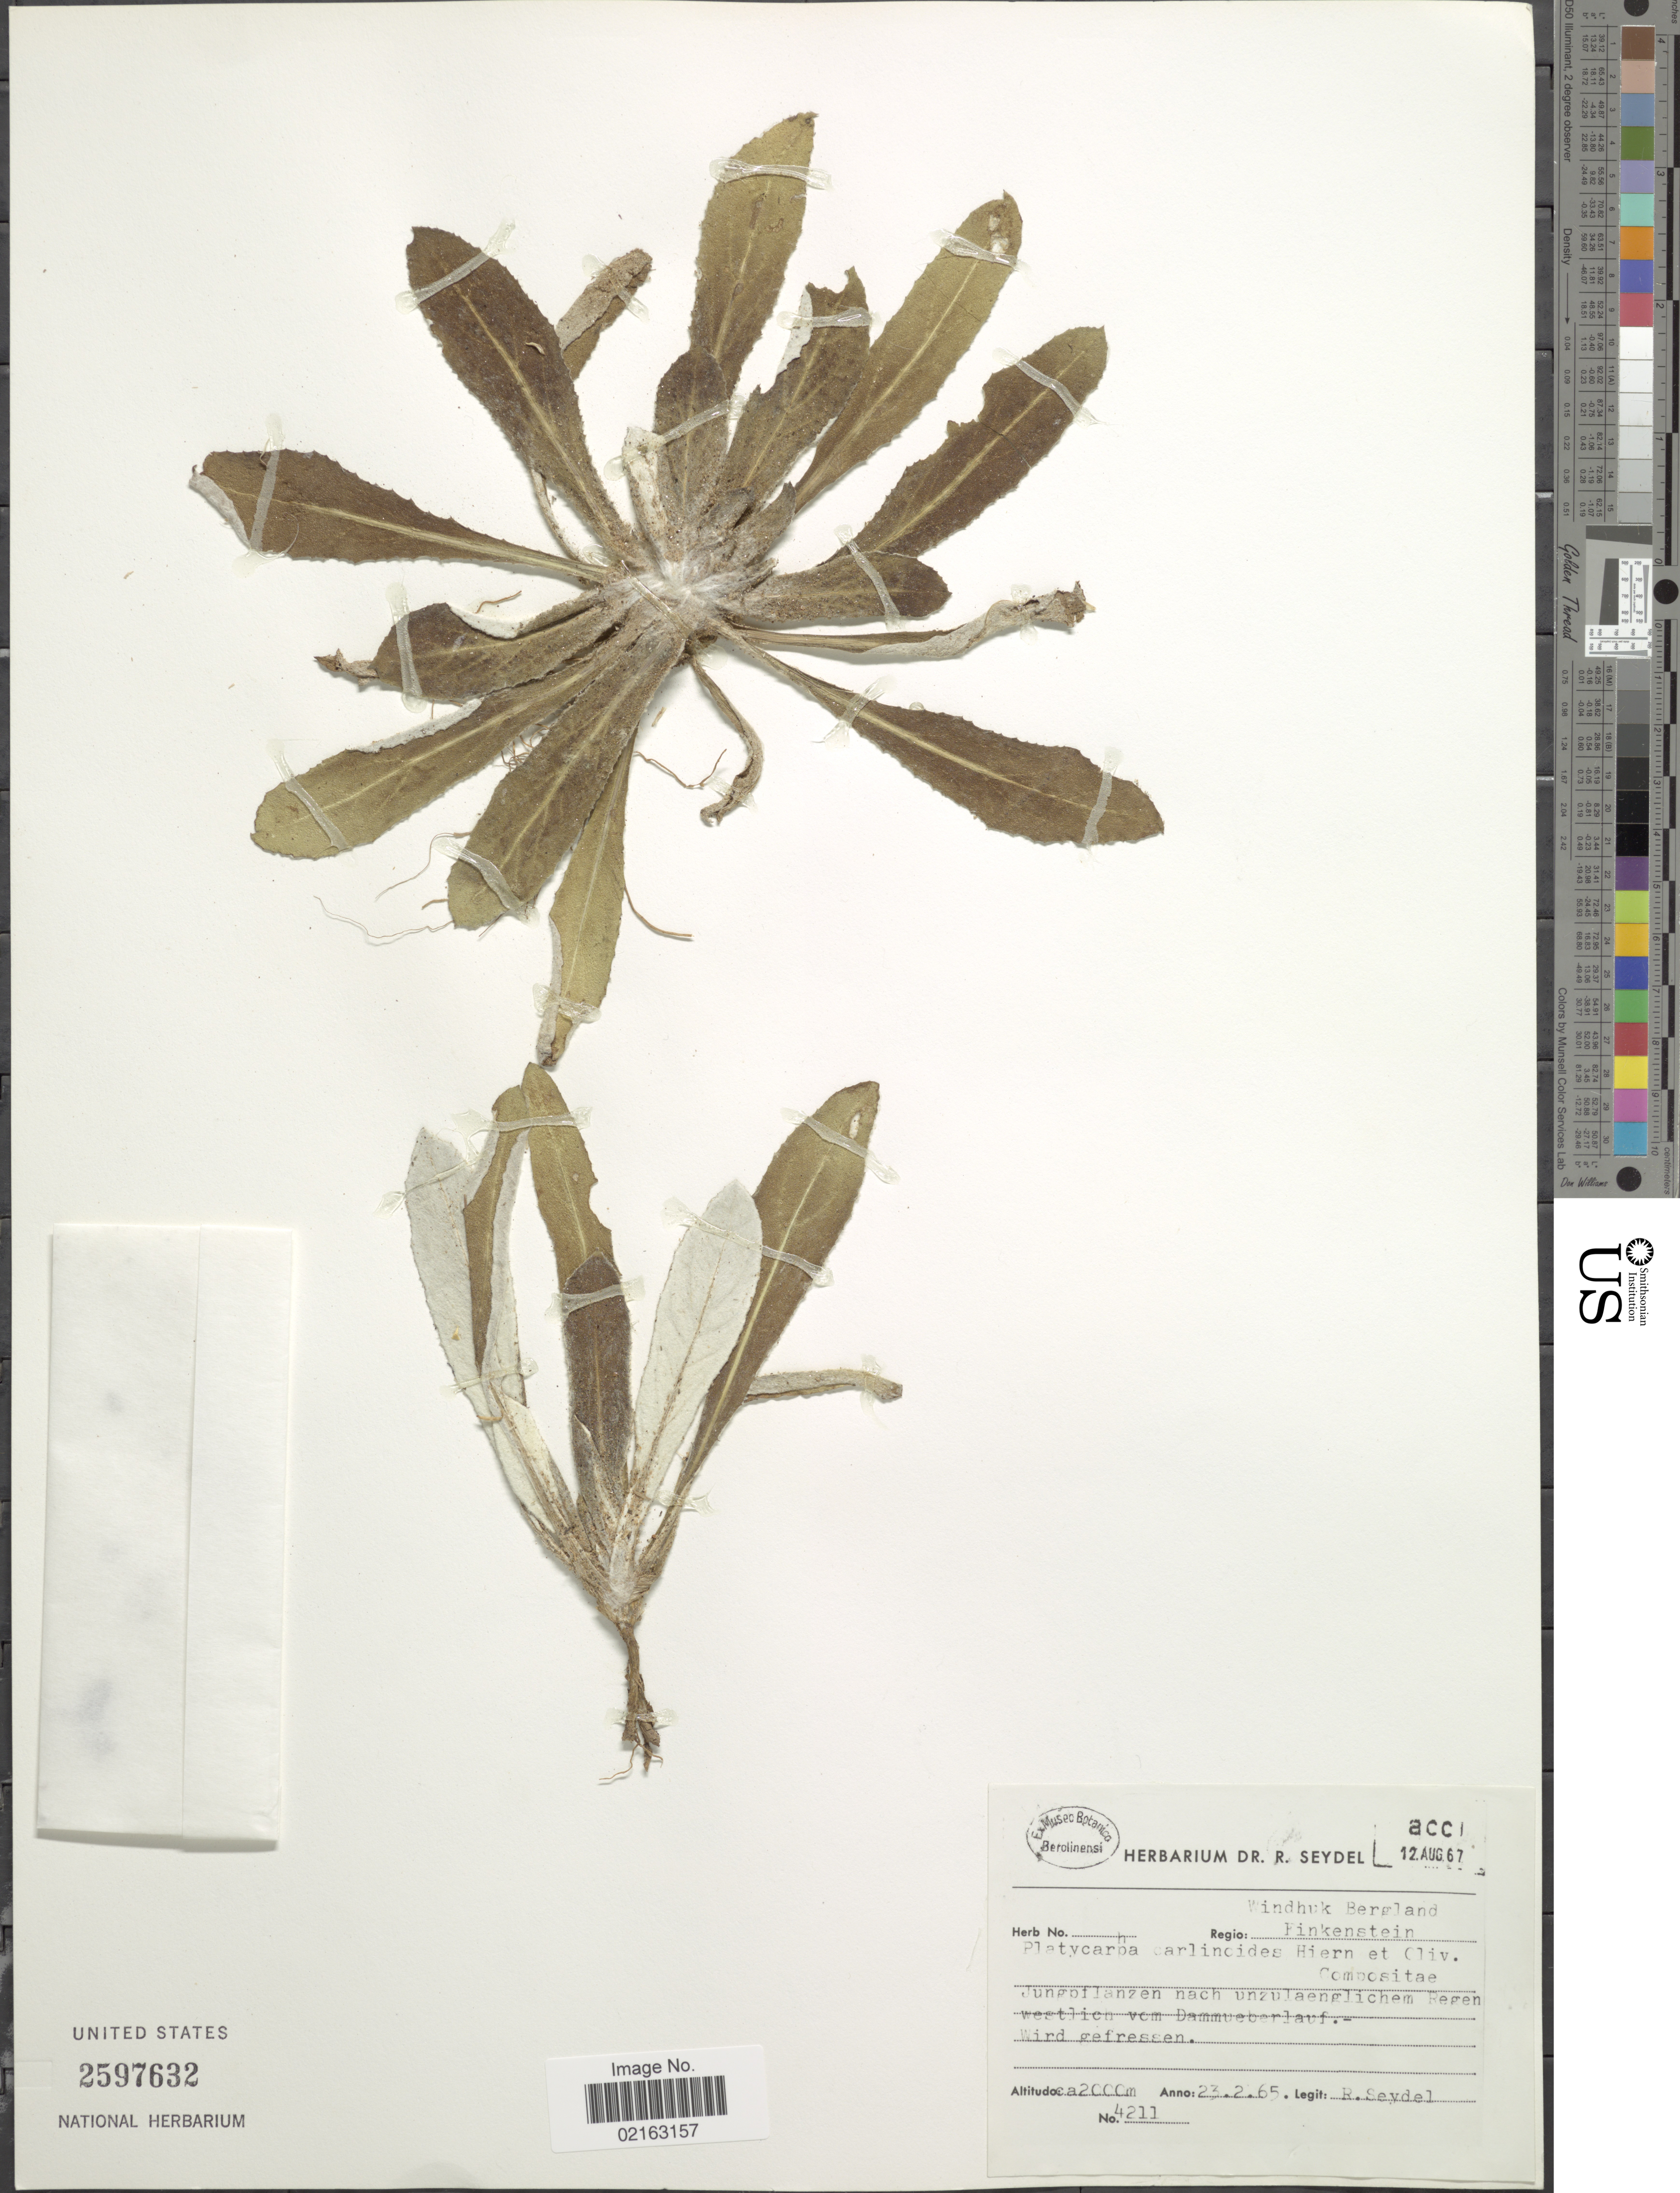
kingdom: Plantae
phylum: Tracheophyta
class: Magnoliopsida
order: Asterales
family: Asteraceae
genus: Platycarphella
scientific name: Platycarphella carlinoides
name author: (Oliv. & Hiern) V.A. Funk & H. Rob.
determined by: Funk, Vicki A., (BOT), Smithsonian Institution - National Museum of Natural History (UNITED STATES)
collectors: R. Seydel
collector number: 4211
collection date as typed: Transcribed d/m/y: 23/2/65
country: Austria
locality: Windhuk Bergland. Finkenstein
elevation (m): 2000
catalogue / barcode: US 2597632